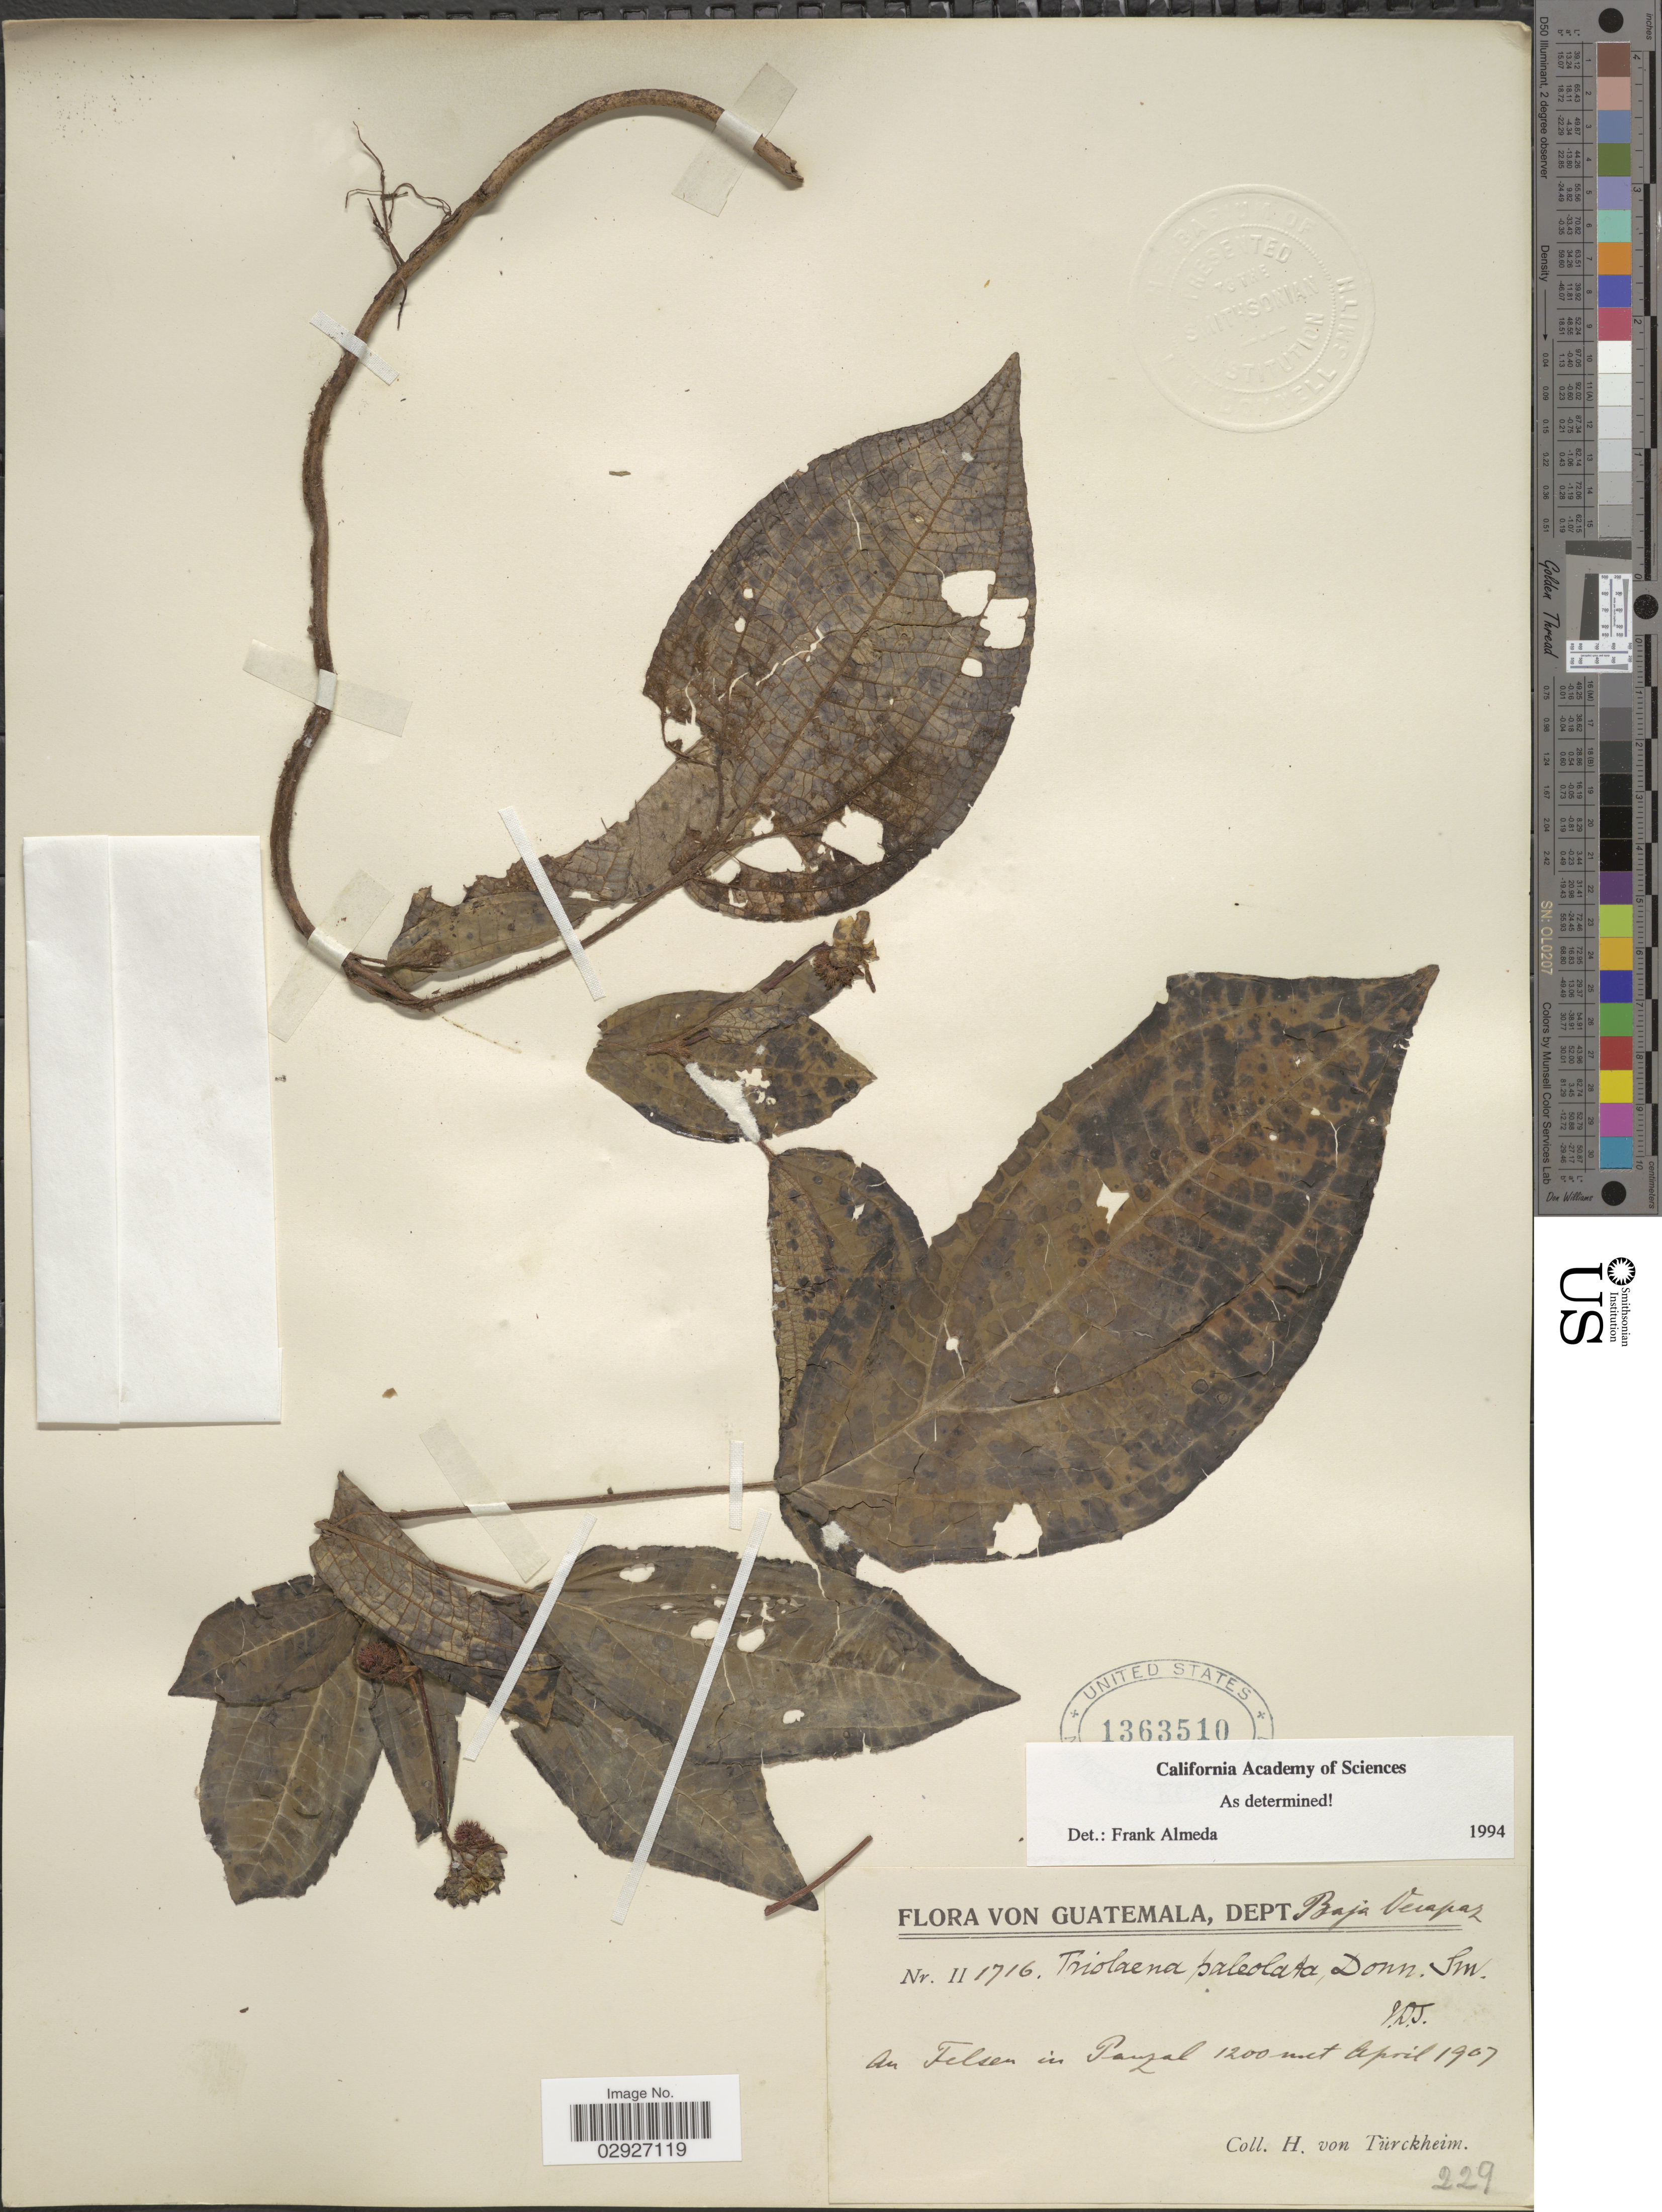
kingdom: Plantae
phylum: Tracheophyta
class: Magnoliopsida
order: Myrtales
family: Melastomataceae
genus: Triolena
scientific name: Triolena paleolata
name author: Donn. Sm.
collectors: H. von Türckheim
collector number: II1716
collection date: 1907-04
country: Guatemala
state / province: Baja Verapaz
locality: Dept. Baja Verapaz, An Felsen in Panzal.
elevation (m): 1200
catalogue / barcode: US 1363510